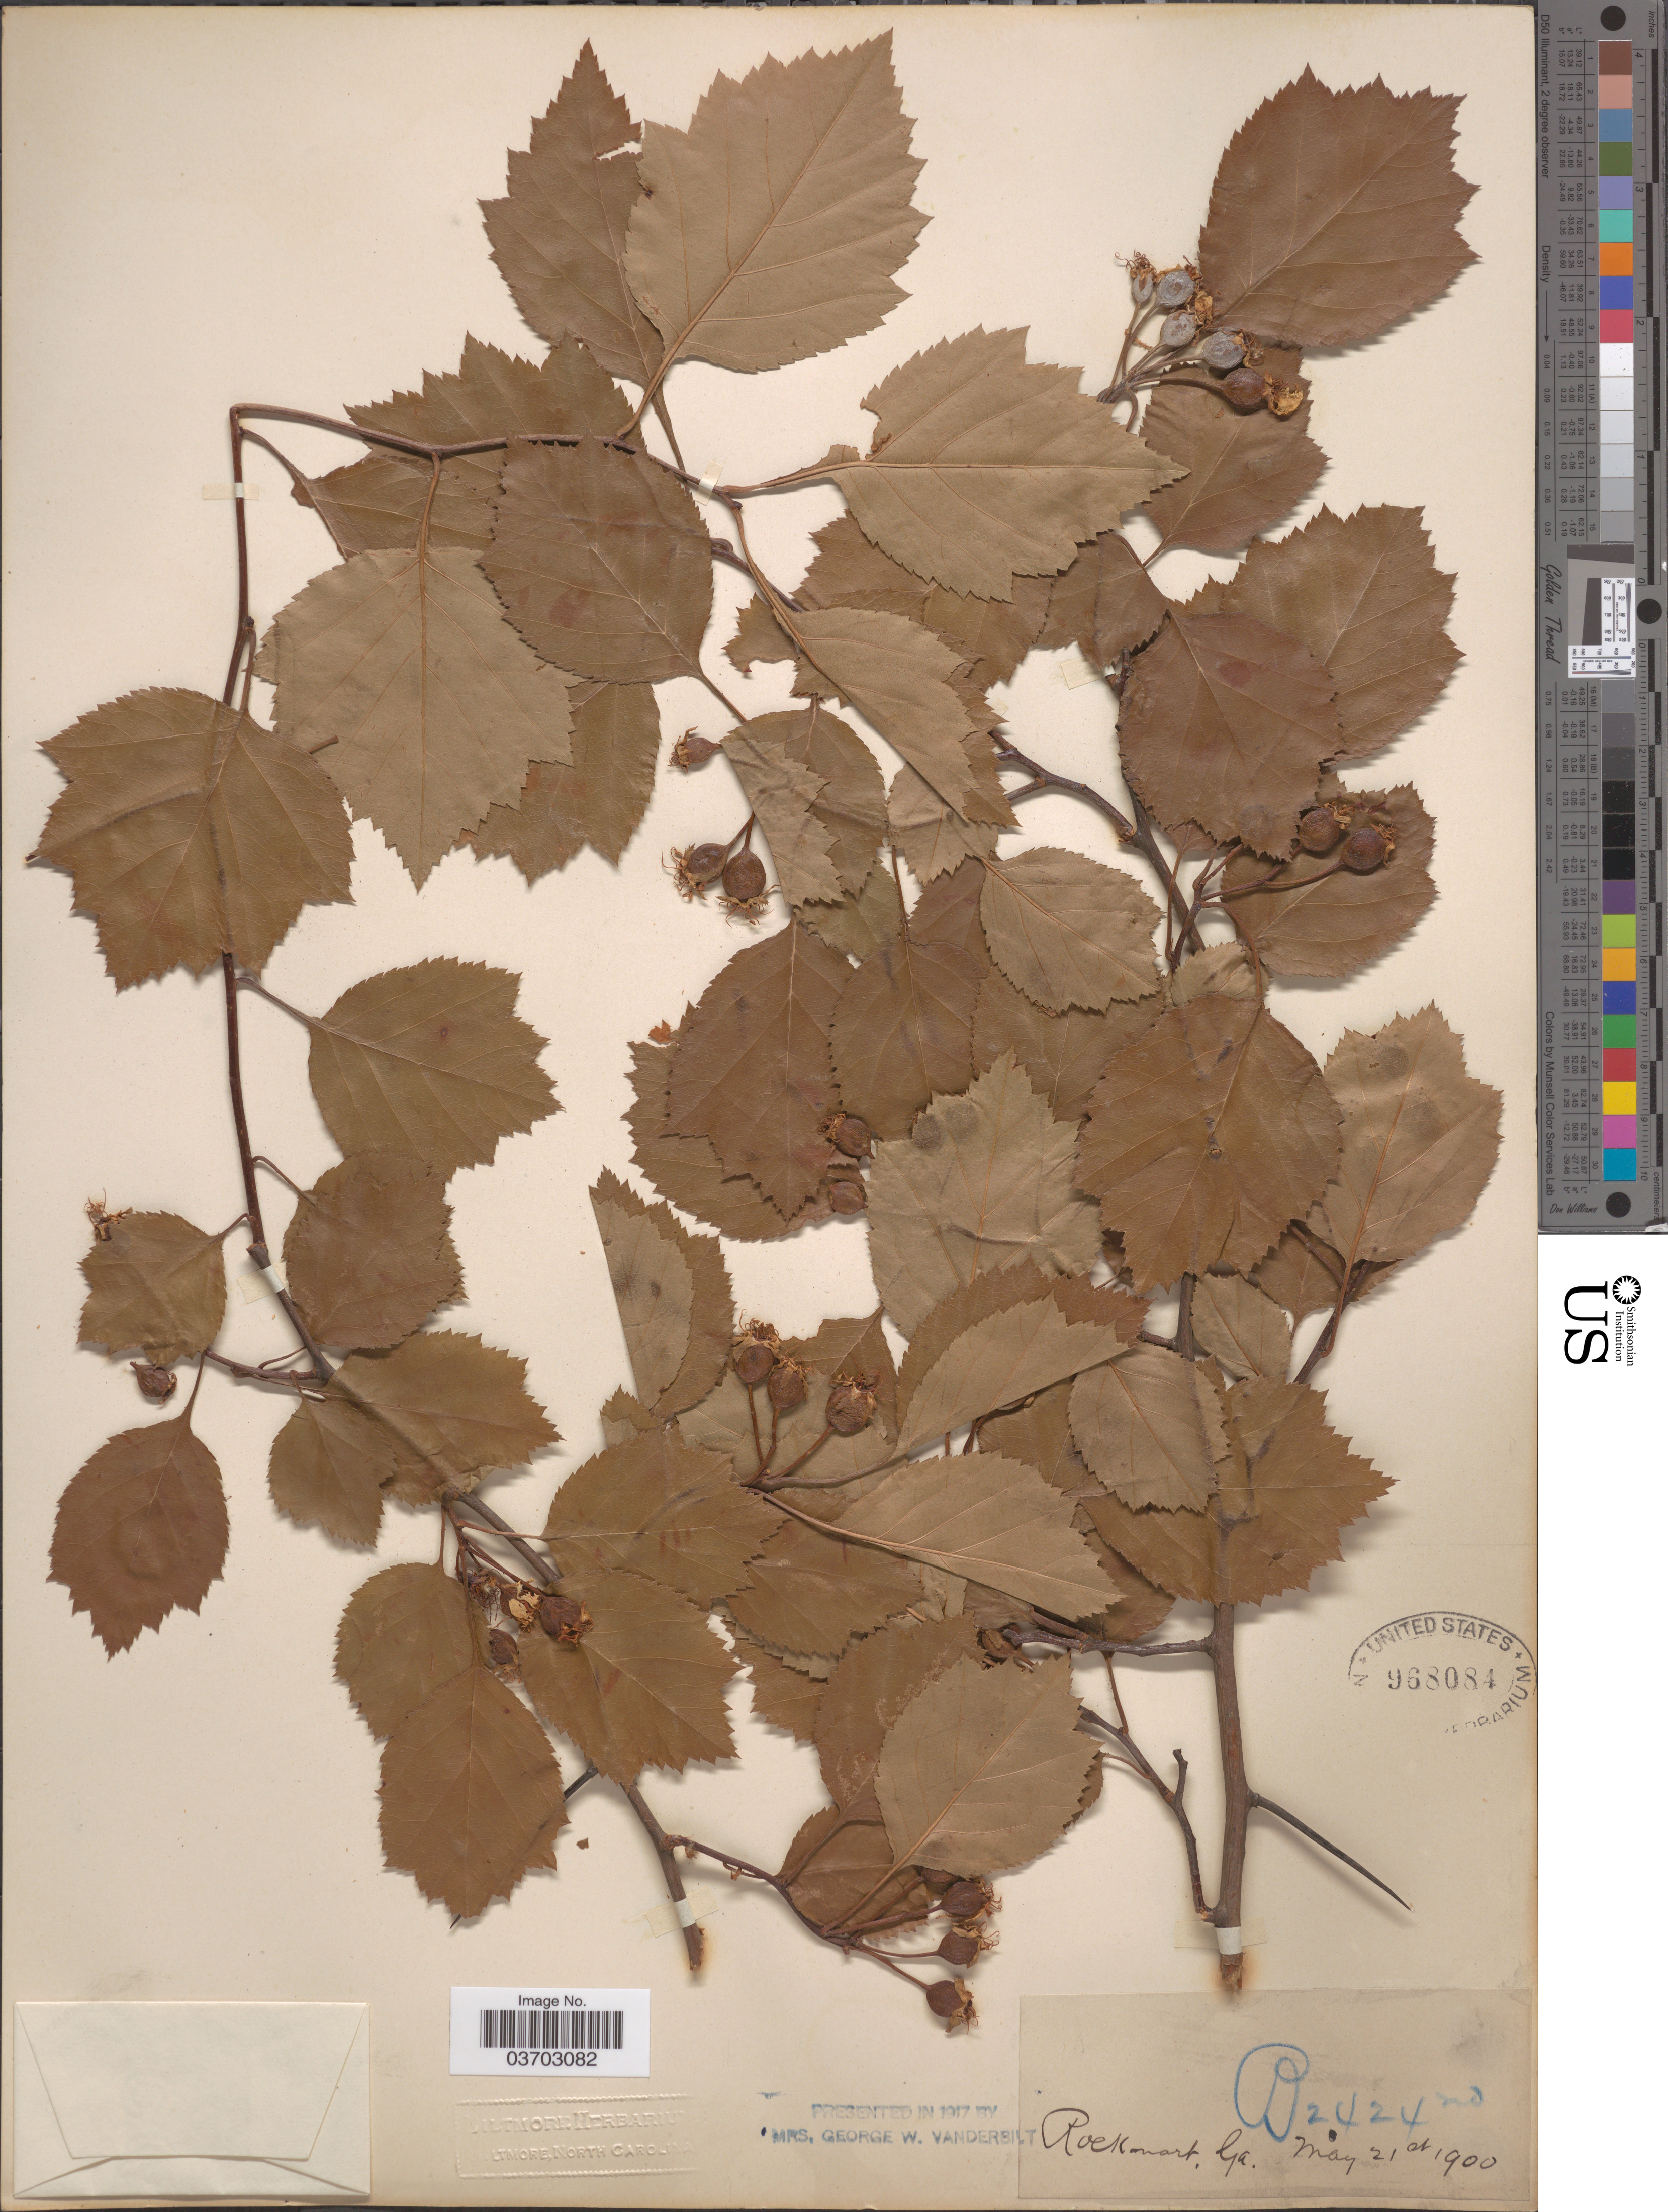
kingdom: Plantae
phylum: Tracheophyta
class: Magnoliopsida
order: Rosales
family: Rosaceae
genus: Crataegus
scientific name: Crataegus sp.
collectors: ex herb. Biltmore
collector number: B2424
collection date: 1900-05-21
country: United States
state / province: Georgia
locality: Rockmart.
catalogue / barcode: US 968084